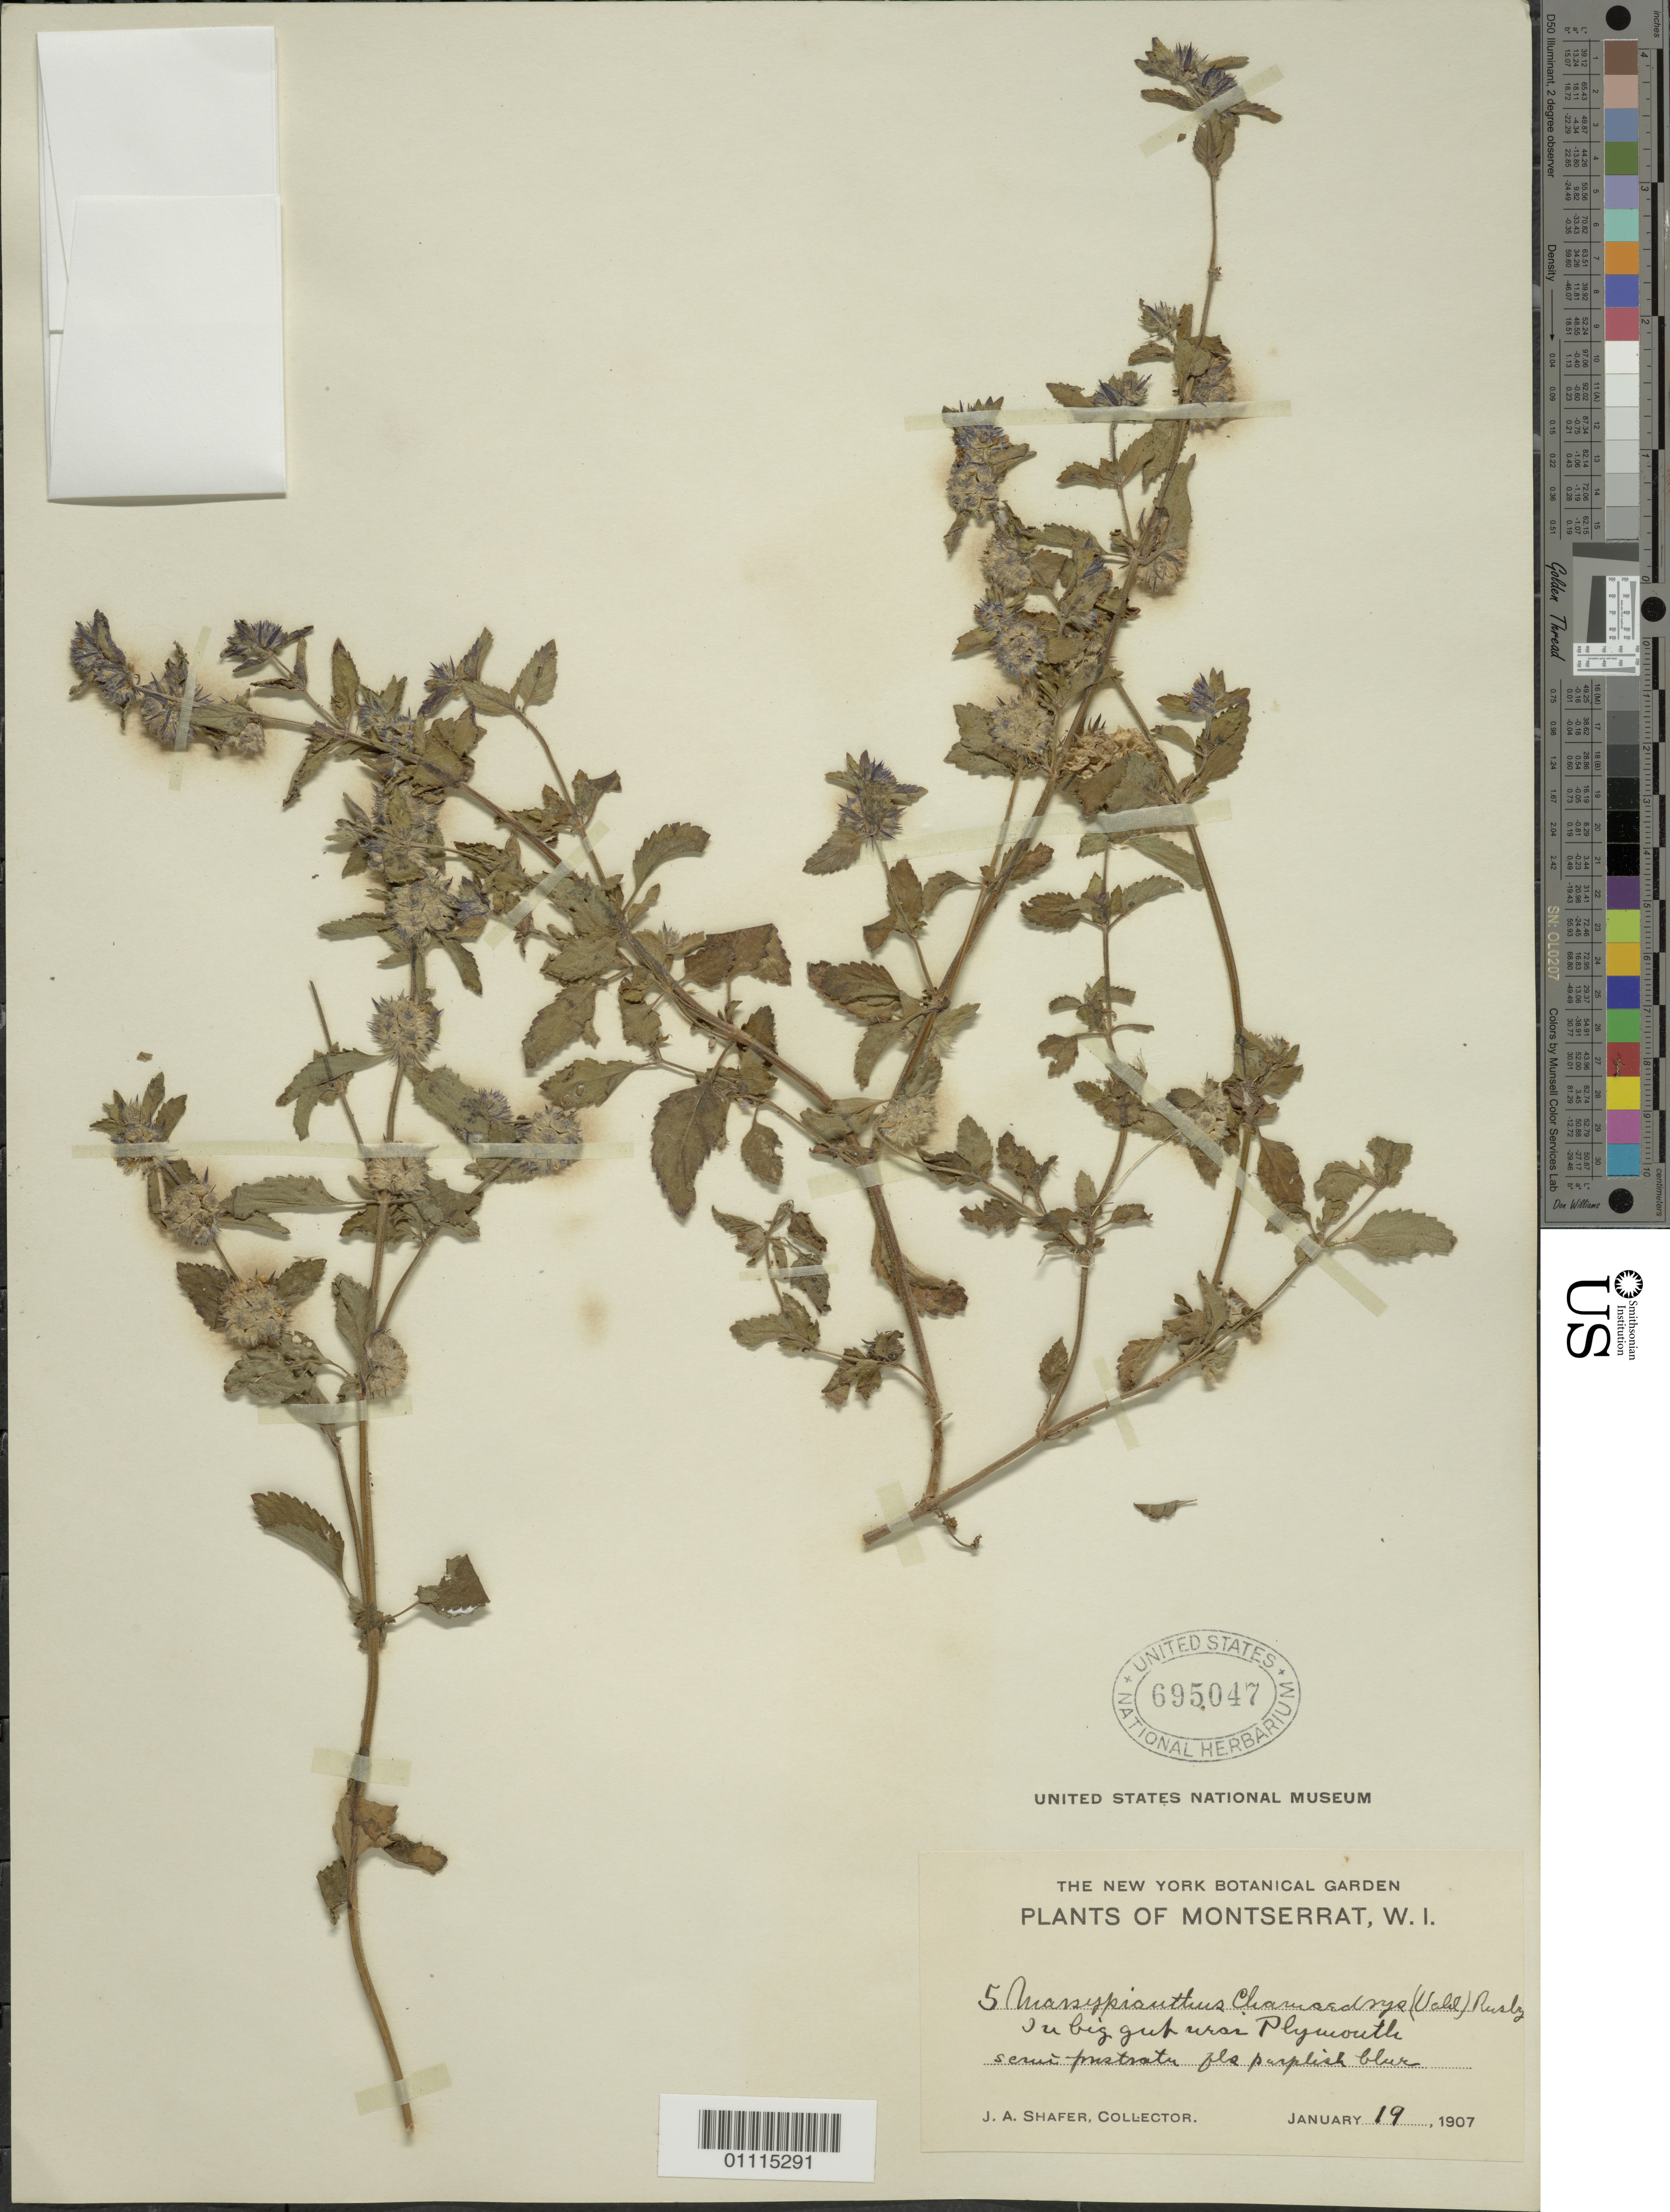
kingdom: Plantae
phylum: Tracheophyta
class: Magnoliopsida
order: Lamiales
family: Lamiaceae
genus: Marsypianthes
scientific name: Marsypianthes chamaedrys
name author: (Vahl) Kuntze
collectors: J. A. Shafer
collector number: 5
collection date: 1907-01-19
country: Montserrat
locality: Plymouth, near.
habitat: In big gut.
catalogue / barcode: US 695047